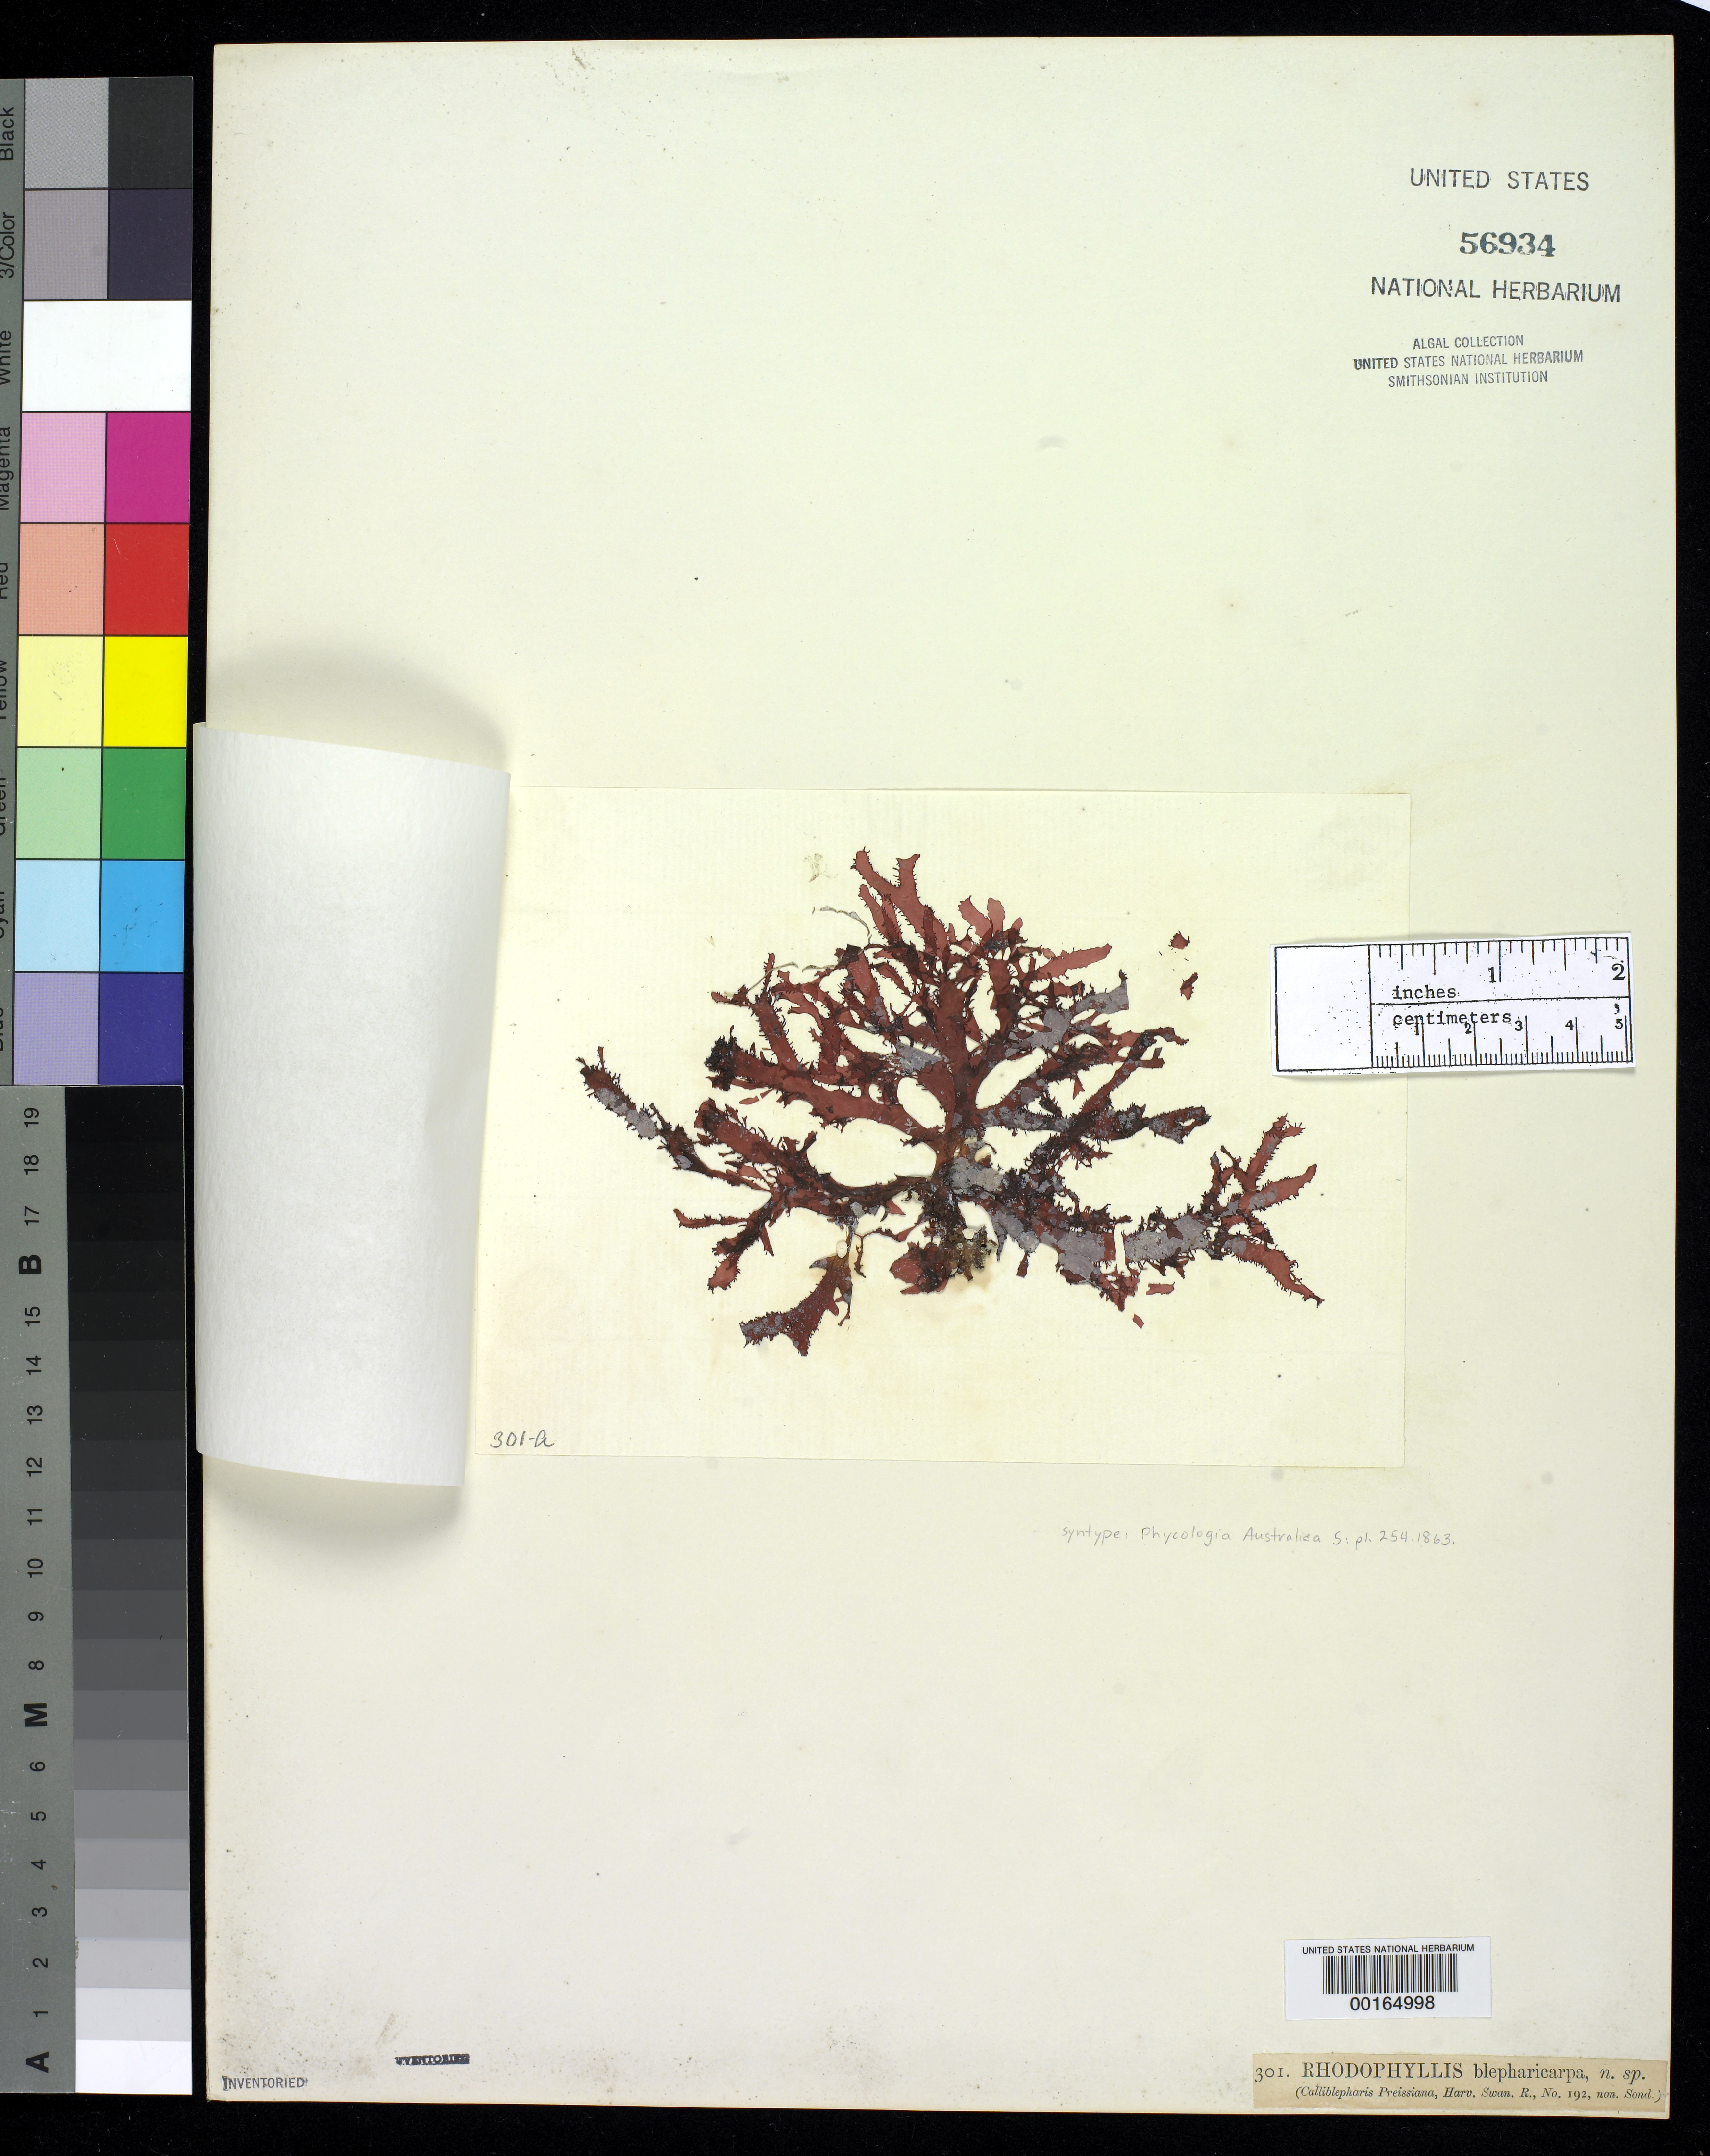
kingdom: Plantae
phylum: Rhodophyta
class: Florideophyceae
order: Gigartinales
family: Cystocloniaceae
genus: Rhodophyllis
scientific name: Rhodophyllis blepharicarpa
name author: Harv.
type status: Isotype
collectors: W. Harvey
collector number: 301A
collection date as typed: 1854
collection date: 1854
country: Australia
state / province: Western Australia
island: Garden Island and Rottnest Island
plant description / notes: Harvey, Algae Australiae Exsiccatae (A); possibly collected by G. Clifton.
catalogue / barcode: US 56934